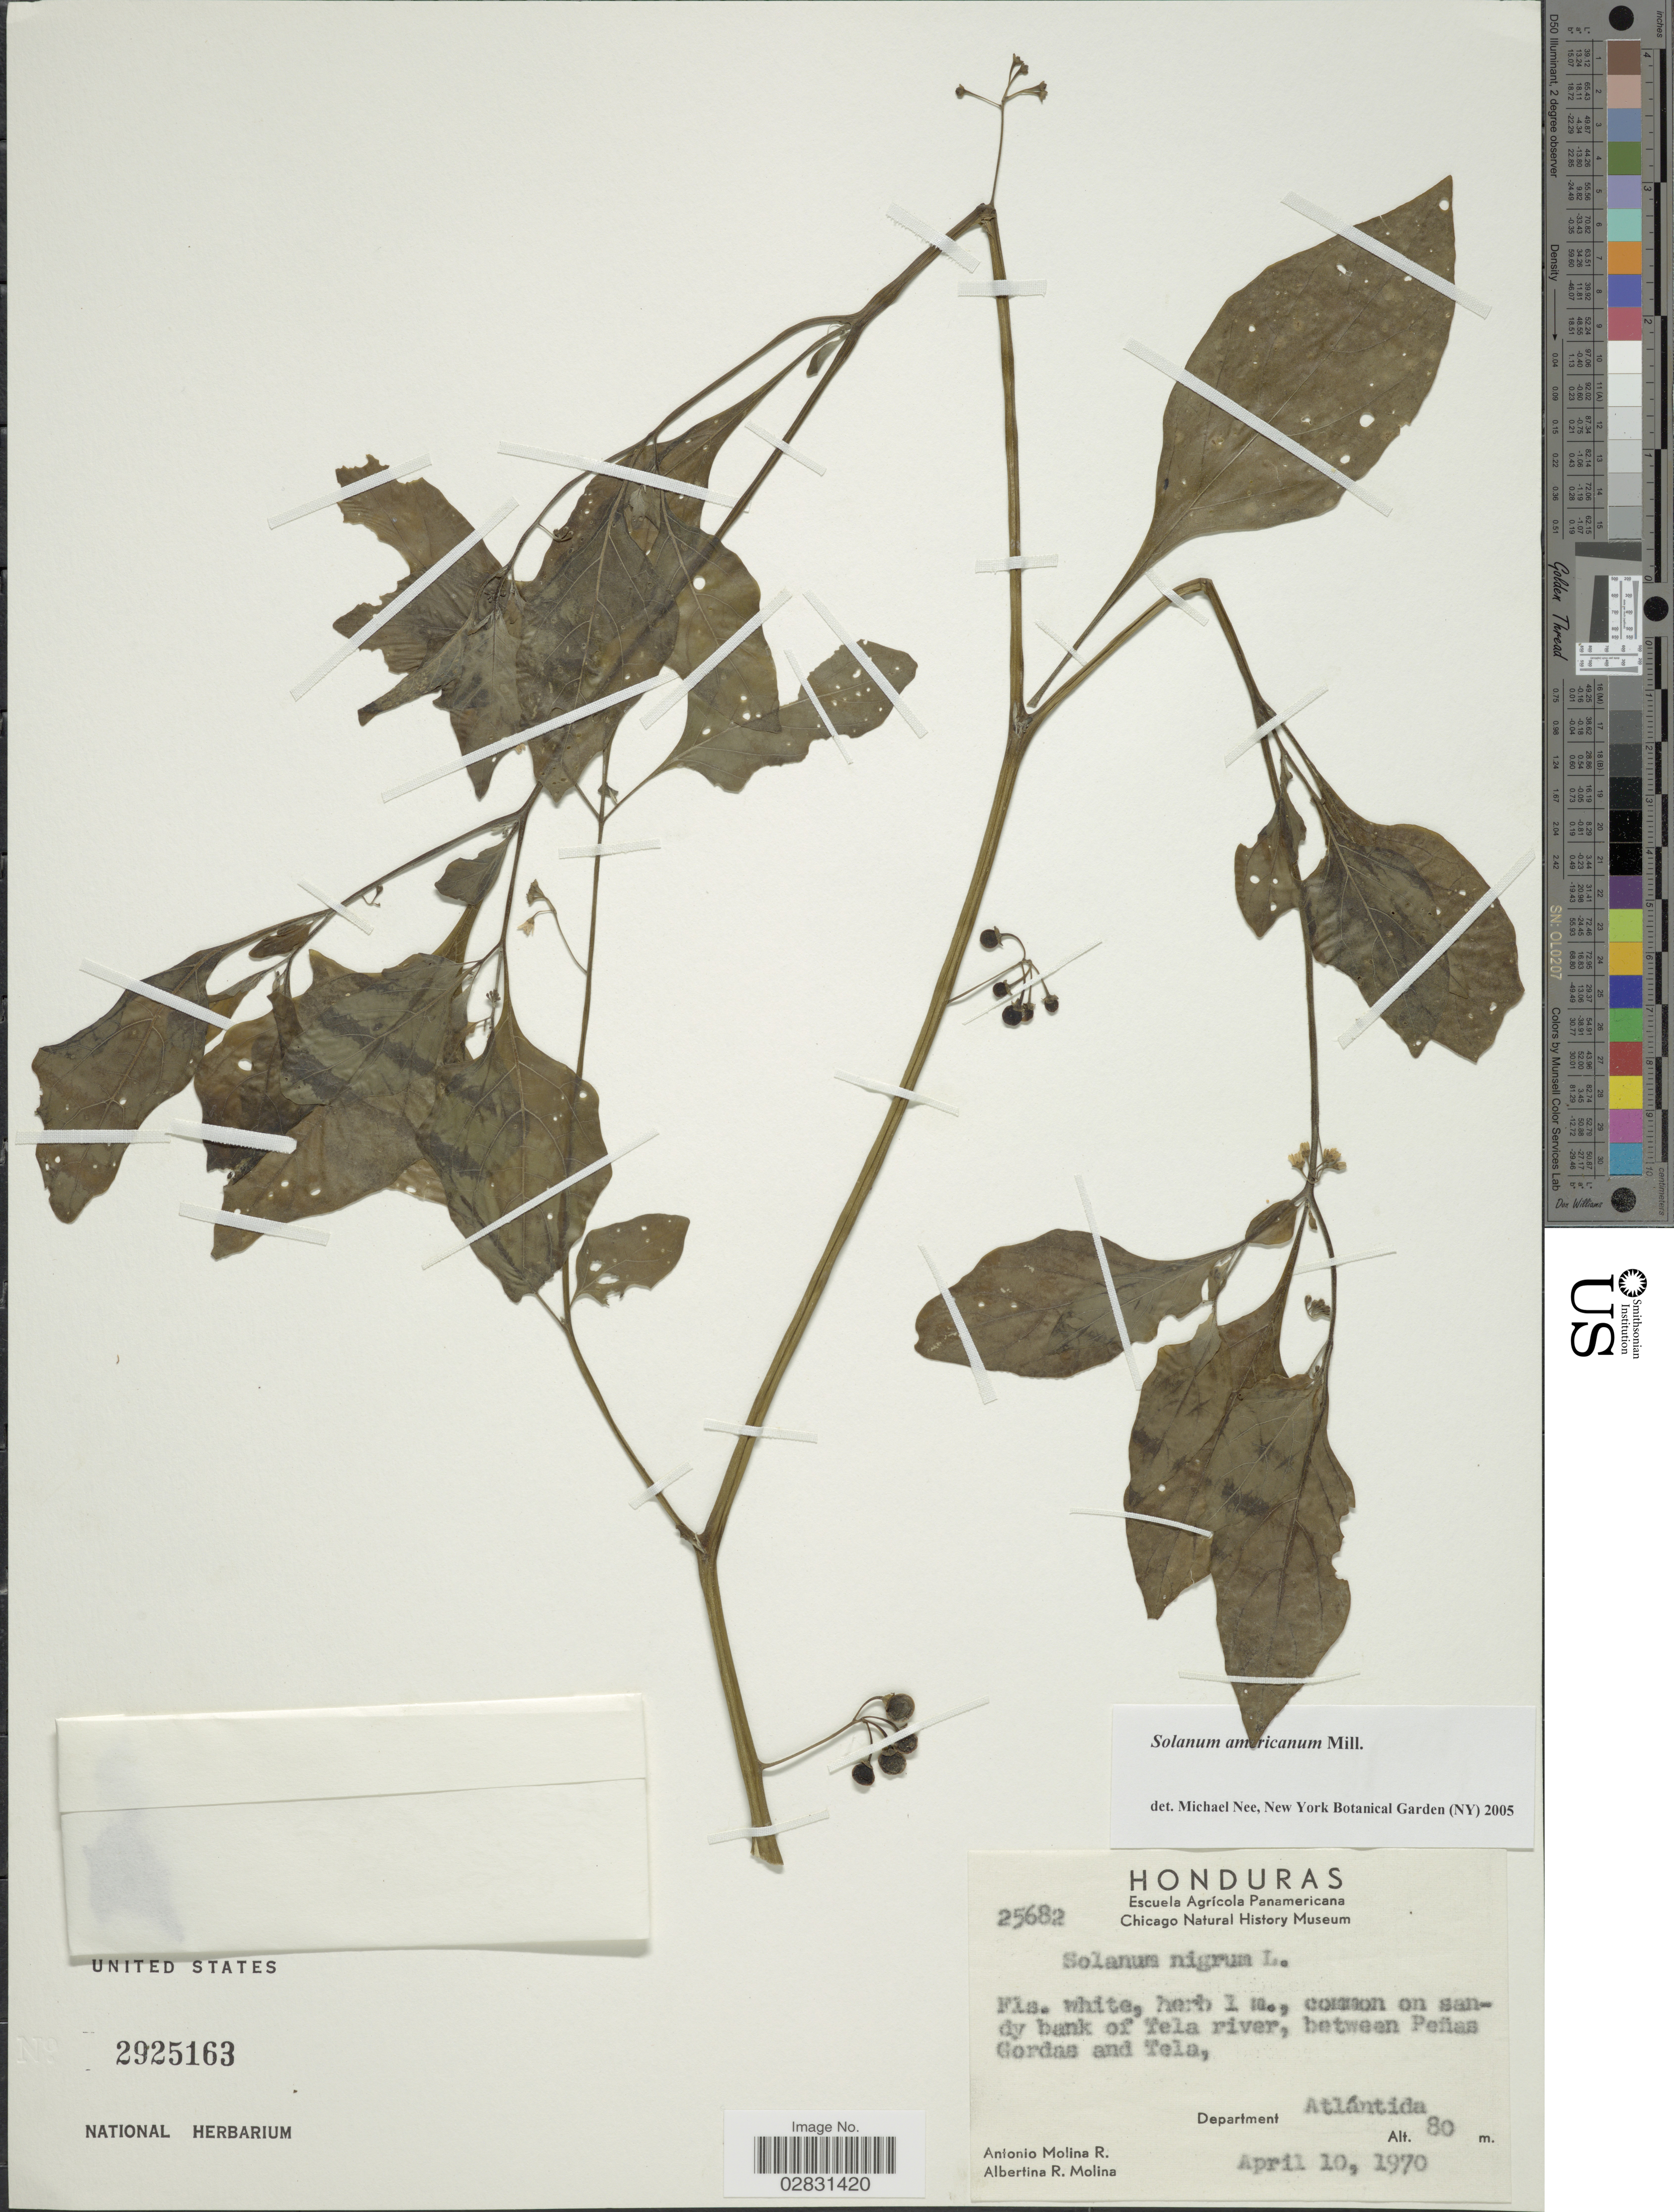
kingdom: Plantae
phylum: Tracheophyta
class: Magnoliopsida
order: Solanales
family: Solanaceae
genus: Solanum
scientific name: Solanum americanum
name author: Mill.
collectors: A. Molina R. & A. R. Molina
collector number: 25682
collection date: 1970-04-10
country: Honduras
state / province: Atlántida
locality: Common on sandy bank of Tela river, between Peñas Gordas and Tela, Department Atlántida.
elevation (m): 80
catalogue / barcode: US 2925163